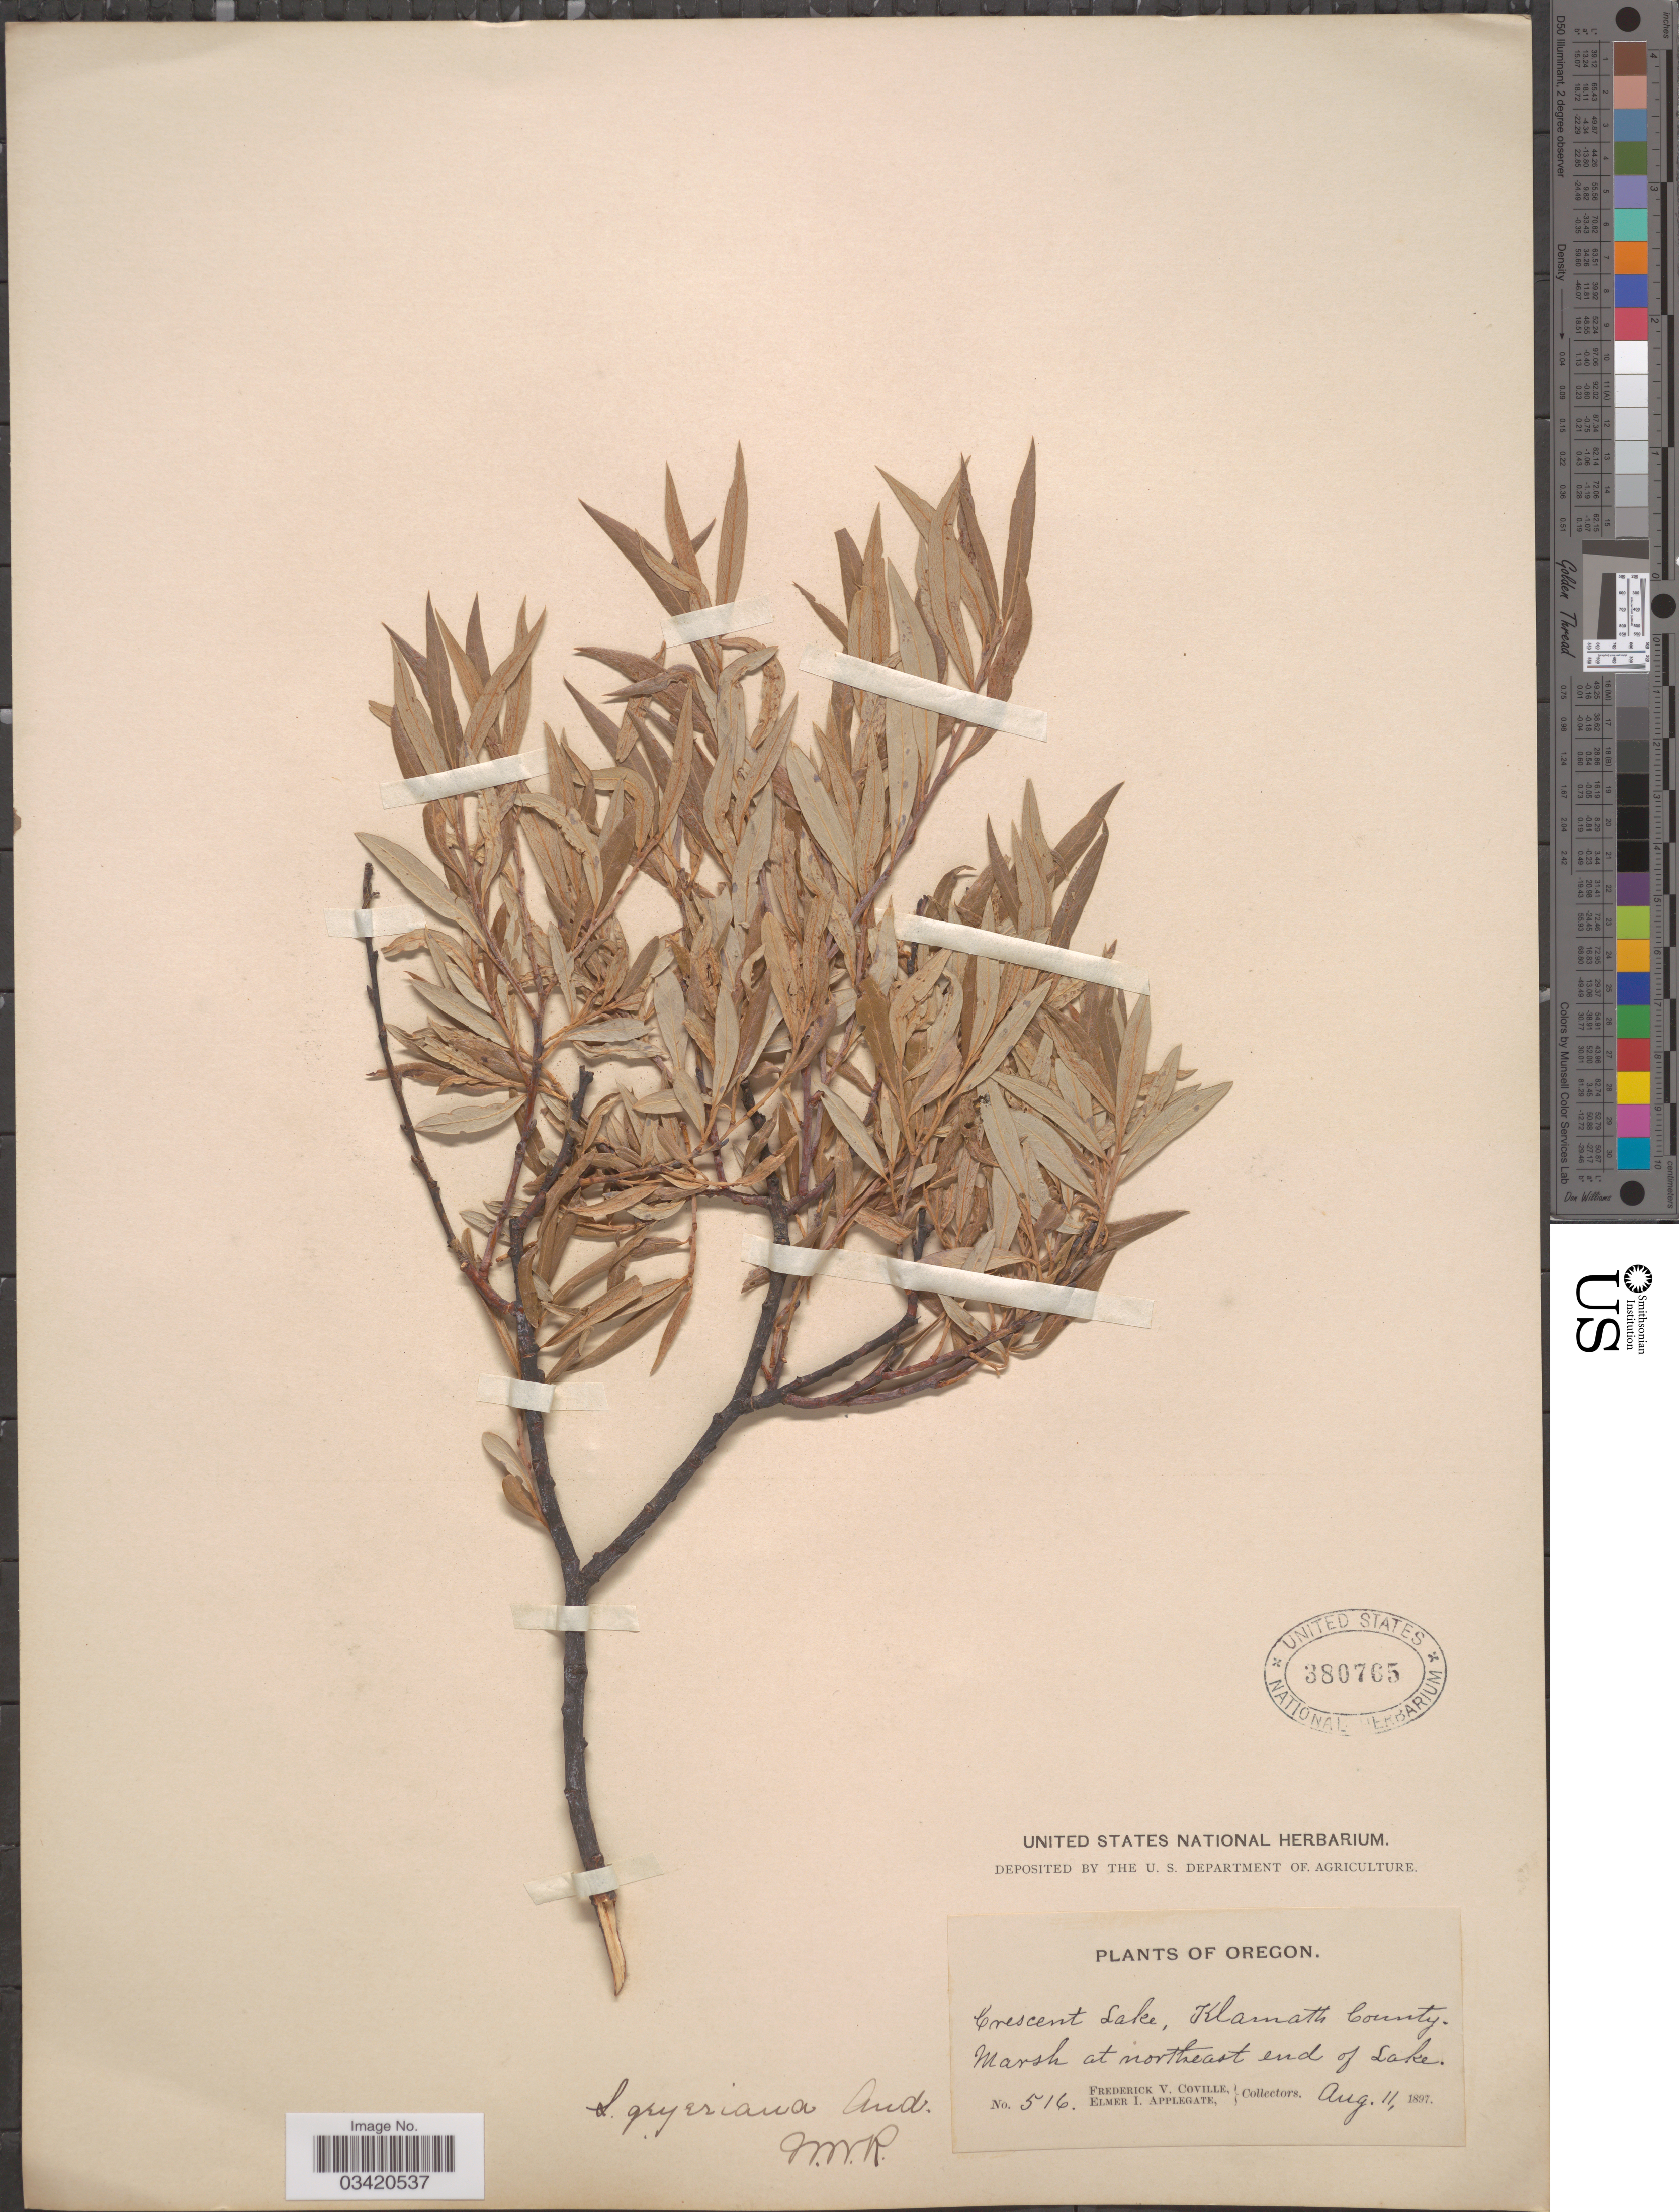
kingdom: Plantae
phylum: Tracheophyta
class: Magnoliopsida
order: Malpighiales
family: Salicaceae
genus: Salix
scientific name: Salix geyeriana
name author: Andersson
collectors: F. V. Coville & E. I. Applegate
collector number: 516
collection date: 1897-08-11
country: United States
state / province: Oregon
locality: Crescent Lake, Klamath County. Marsh at northeast end of Lake.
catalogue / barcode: US 380765